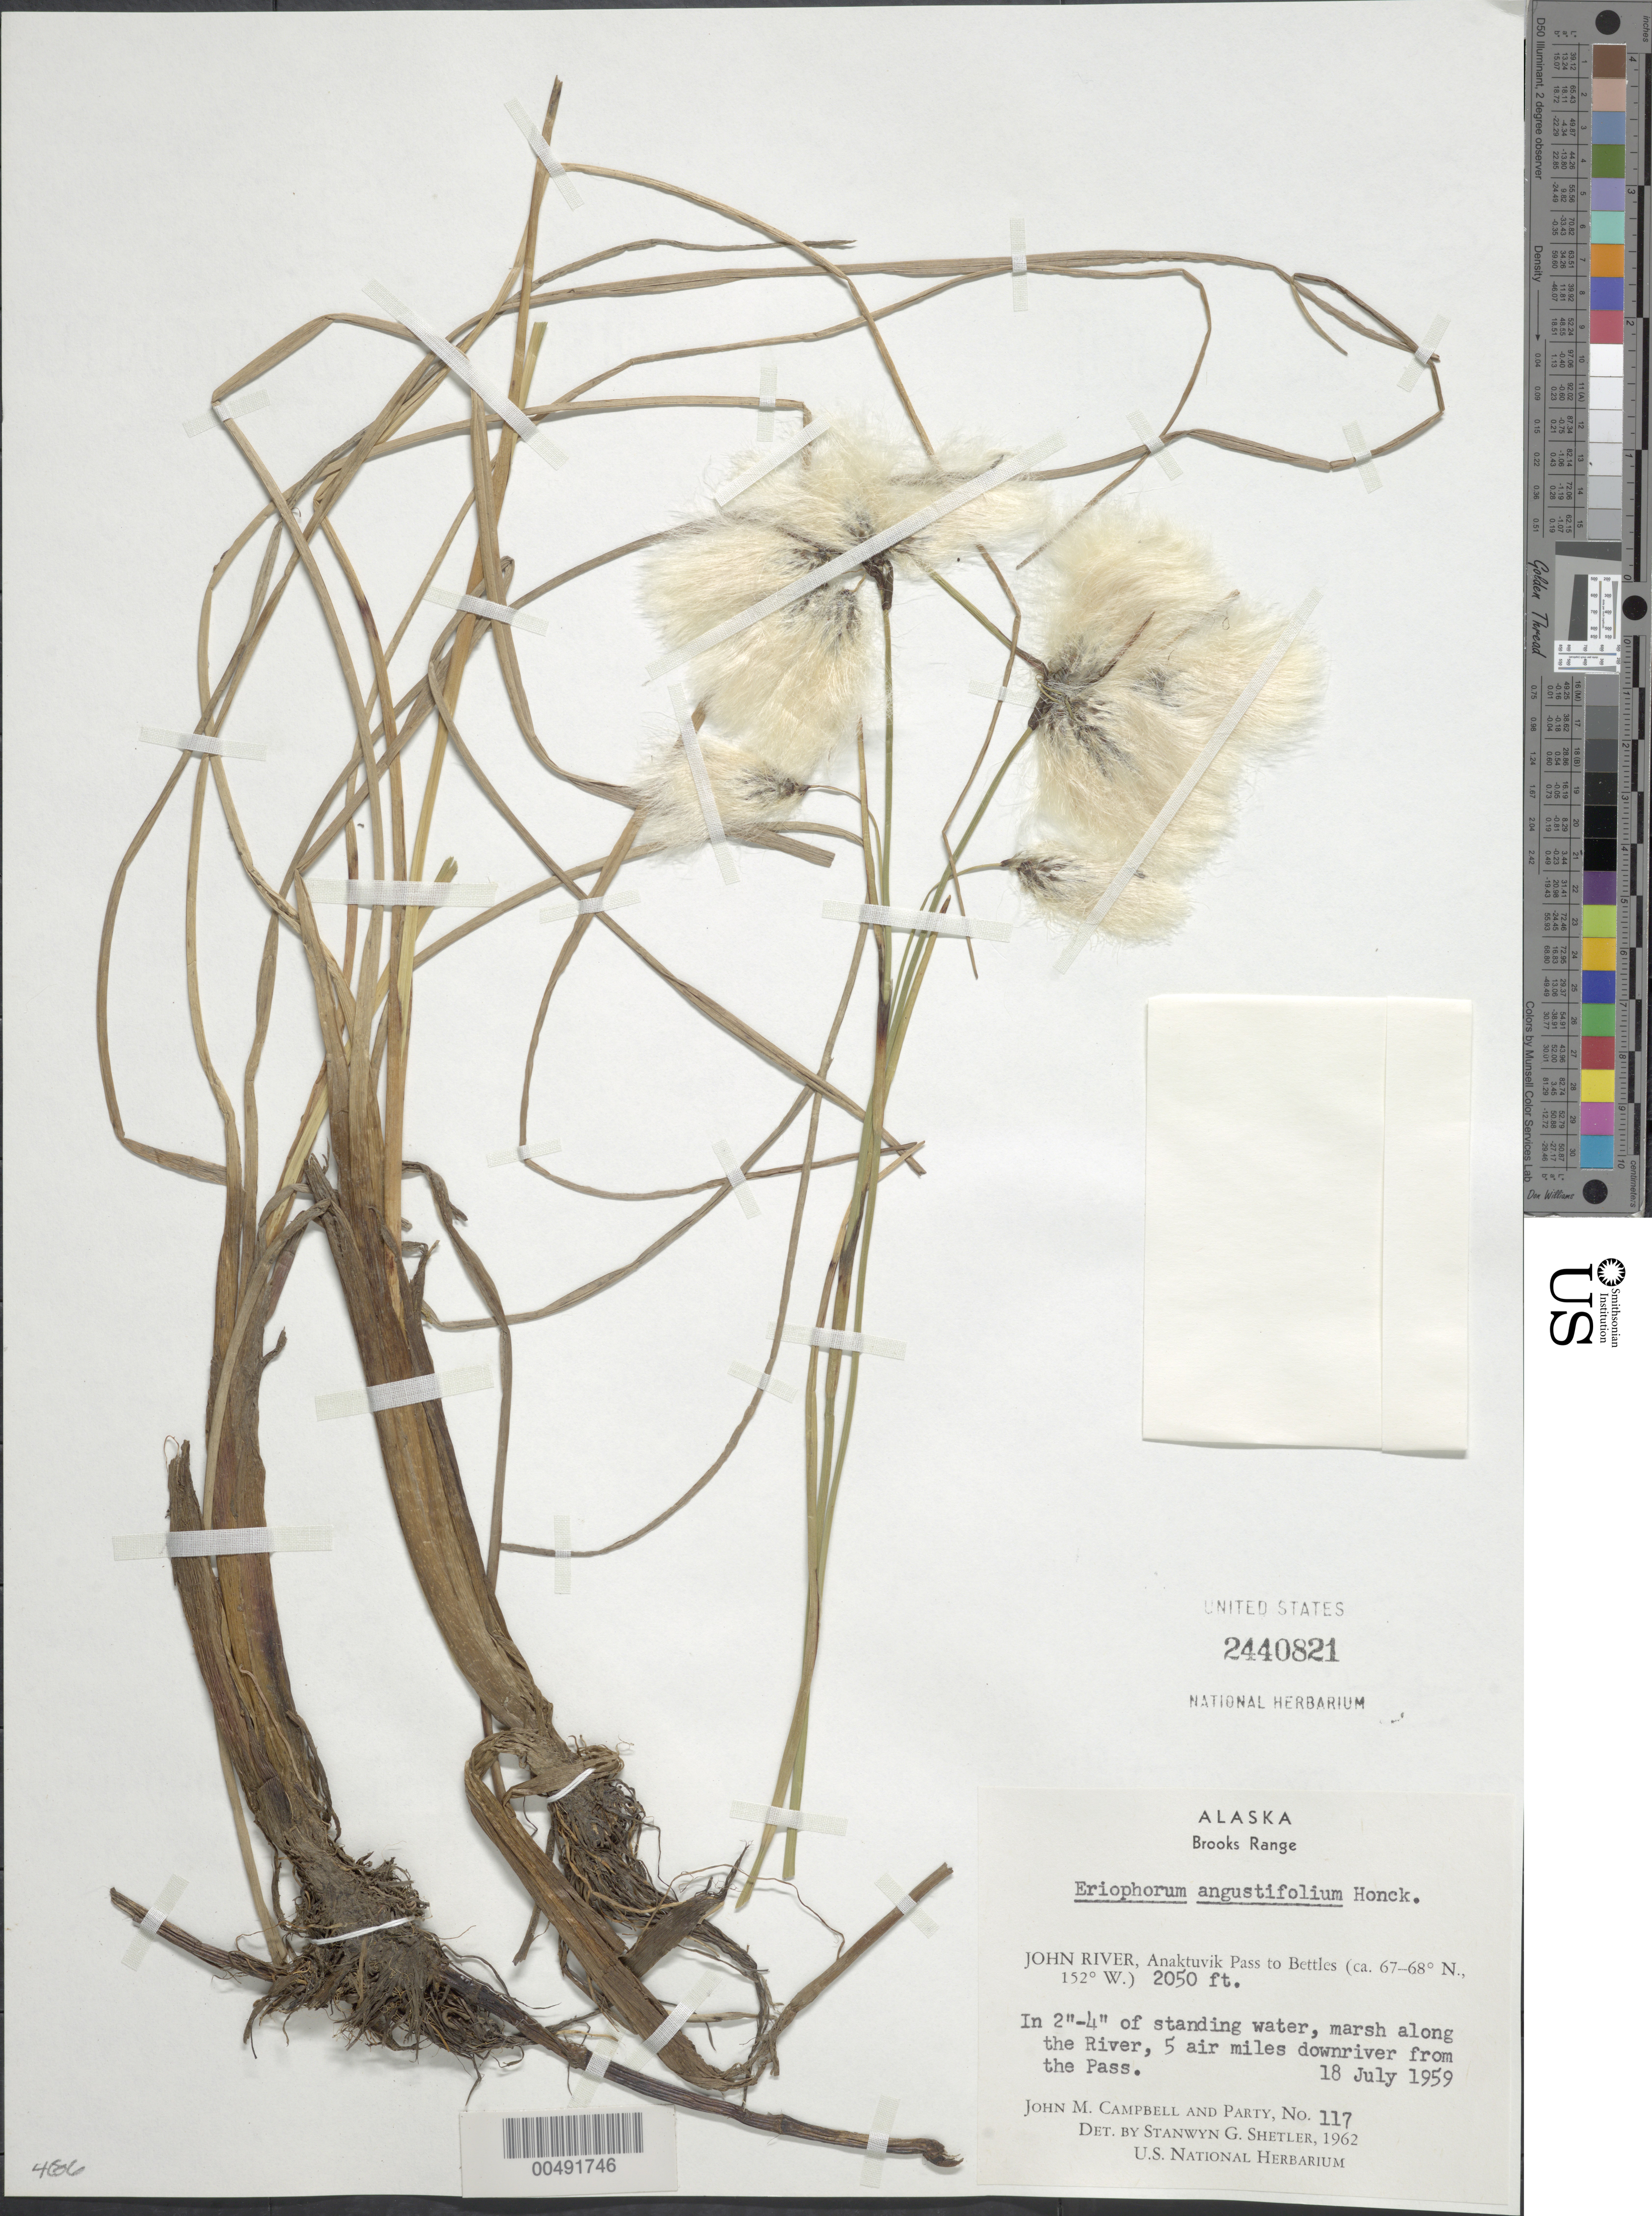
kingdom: Plantae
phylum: Tracheophyta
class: Liliopsida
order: Poales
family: Cyperaceae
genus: Eriophorum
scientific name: Eriophorum angustifolium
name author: Honck.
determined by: Shetler, Stanwyn G., (US), NMNH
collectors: J. M. Campbell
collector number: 117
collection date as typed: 18 Jul 1959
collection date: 1959-07-18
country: United States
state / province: Alaska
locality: Brooks Range, John River, 5 mi. downriver from Anaktuvuk Pass to Bettles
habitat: in 2-4" of standing water, marsh along the river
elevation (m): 625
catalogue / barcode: US 2240821